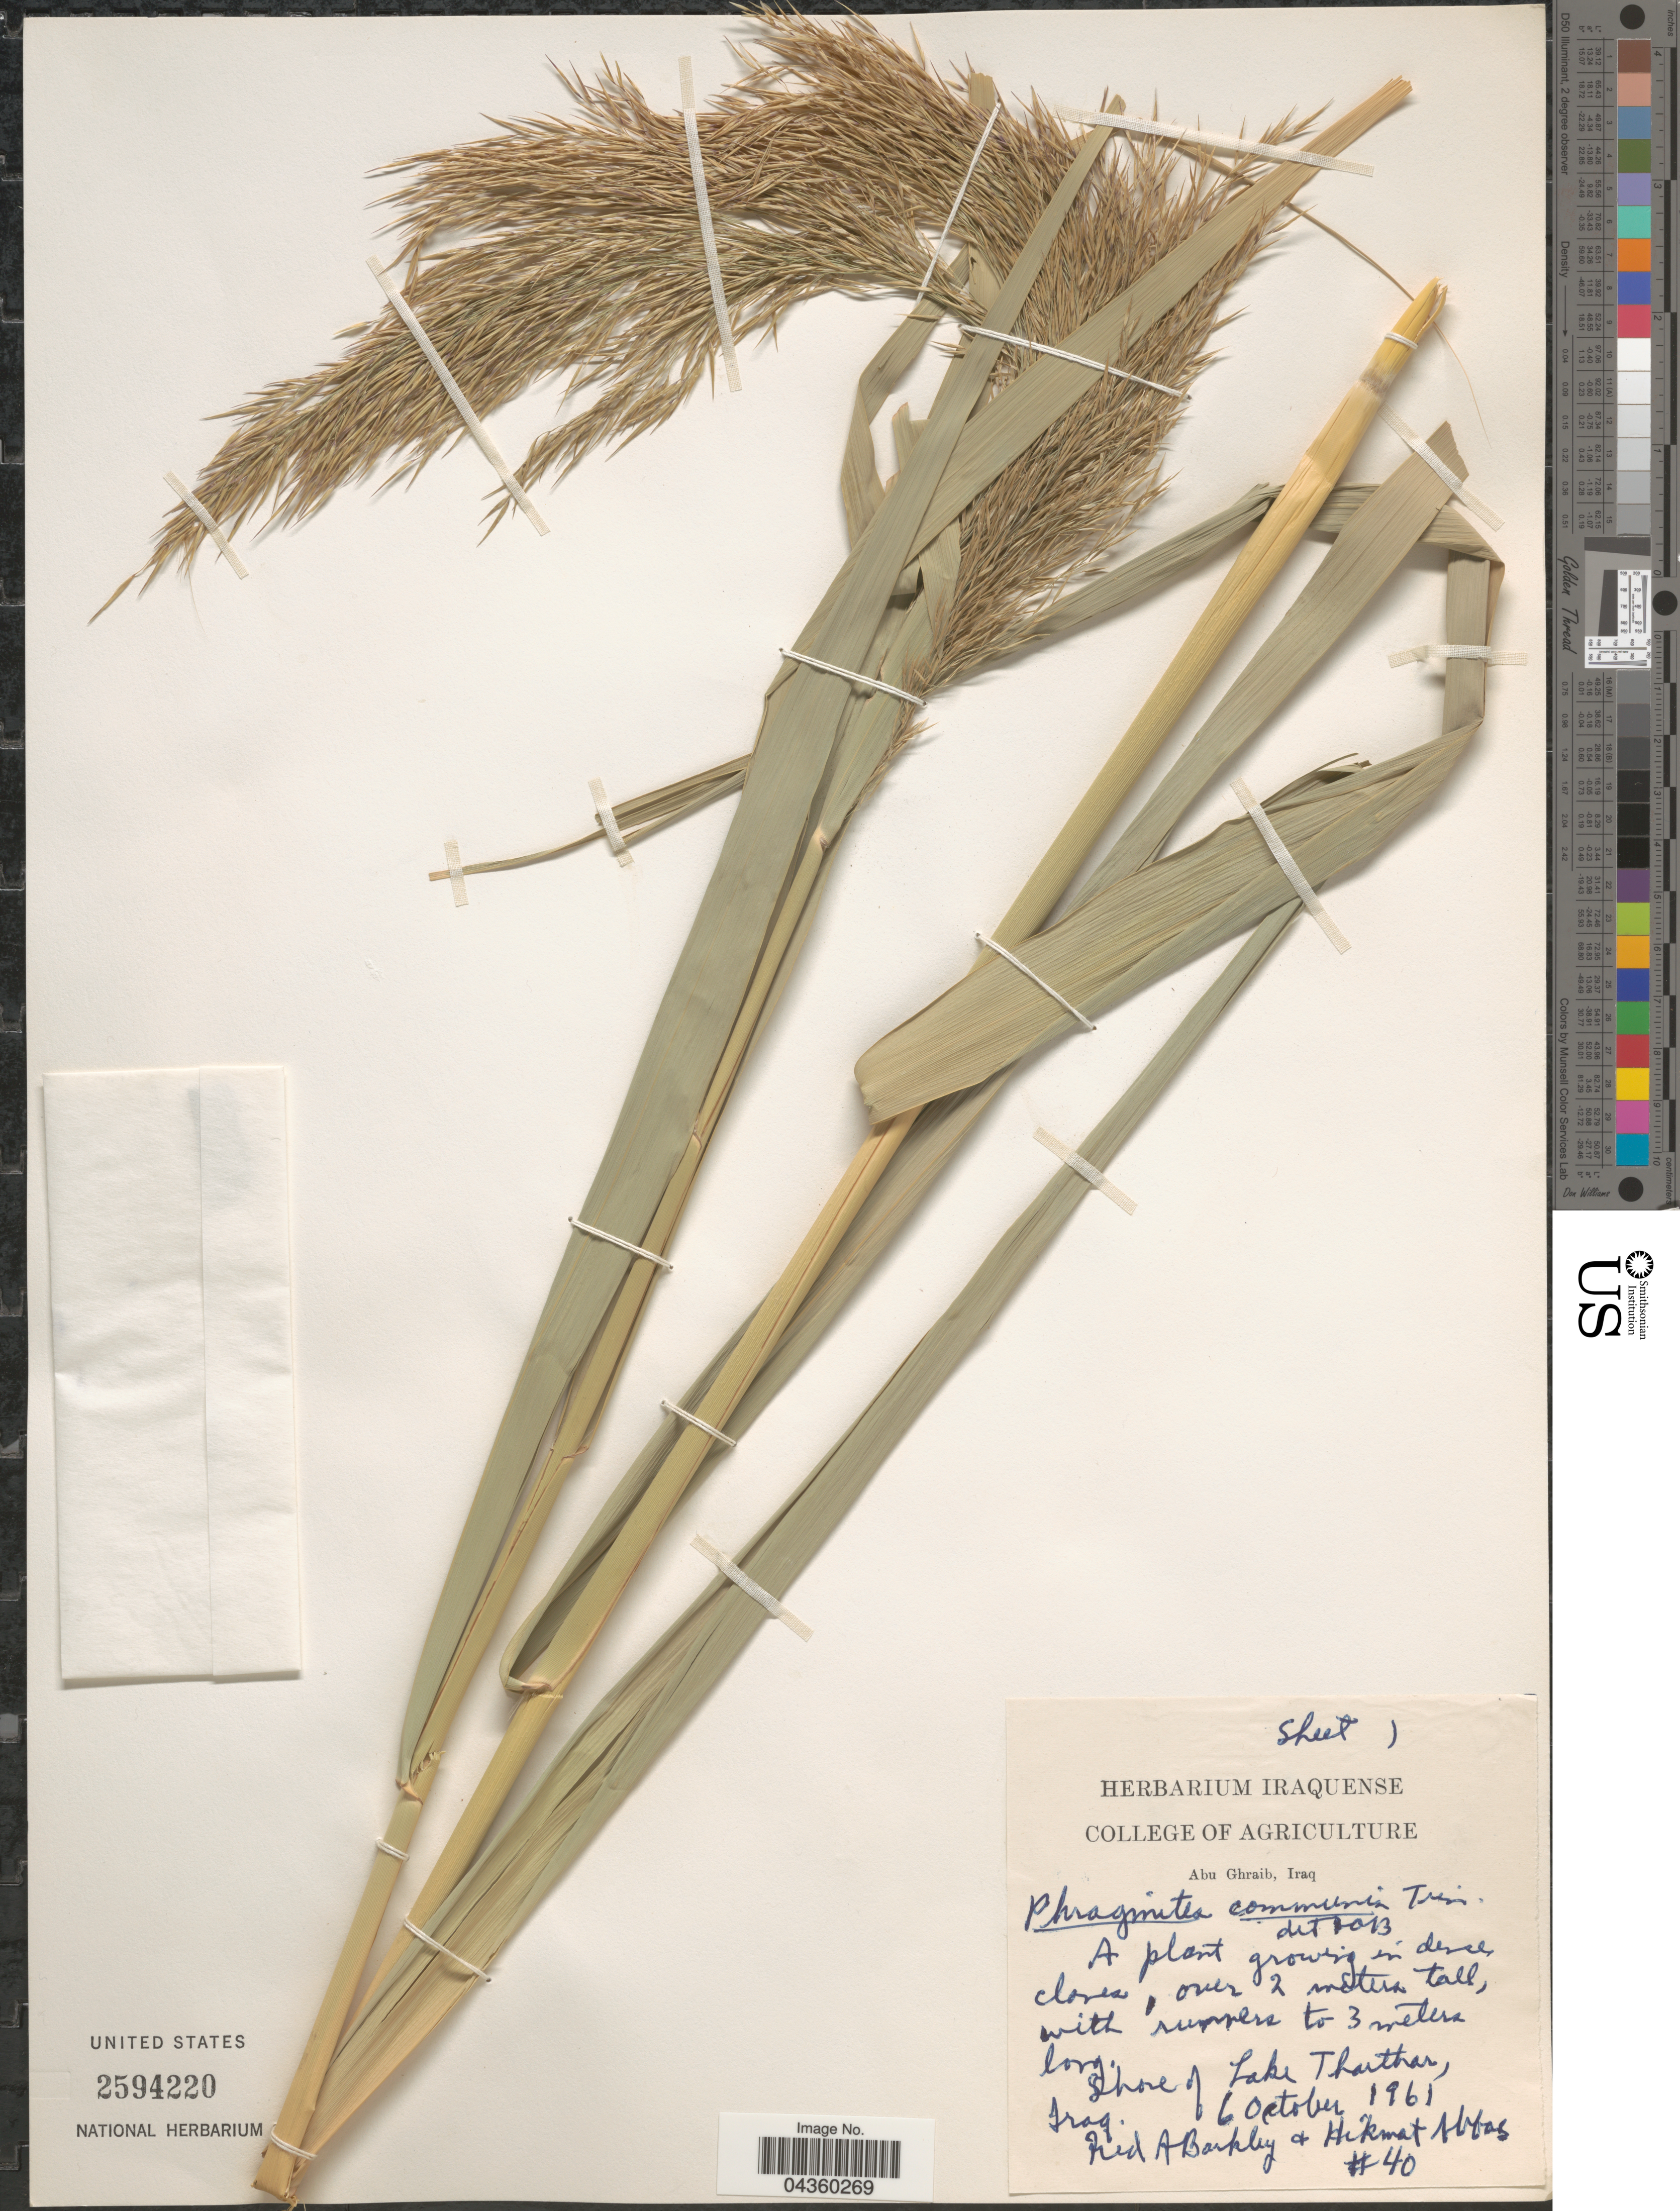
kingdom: Plantae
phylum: Tracheophyta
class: Liliopsida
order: Poales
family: Poaceae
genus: Phragmites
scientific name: Phragmites australis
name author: (Cav.) Trin. ex Steud.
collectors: F. A. Barkley & H. Abbas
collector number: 40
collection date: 1961-10-06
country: Iraq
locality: Shore of Lake Tharthar.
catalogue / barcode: US 2594220